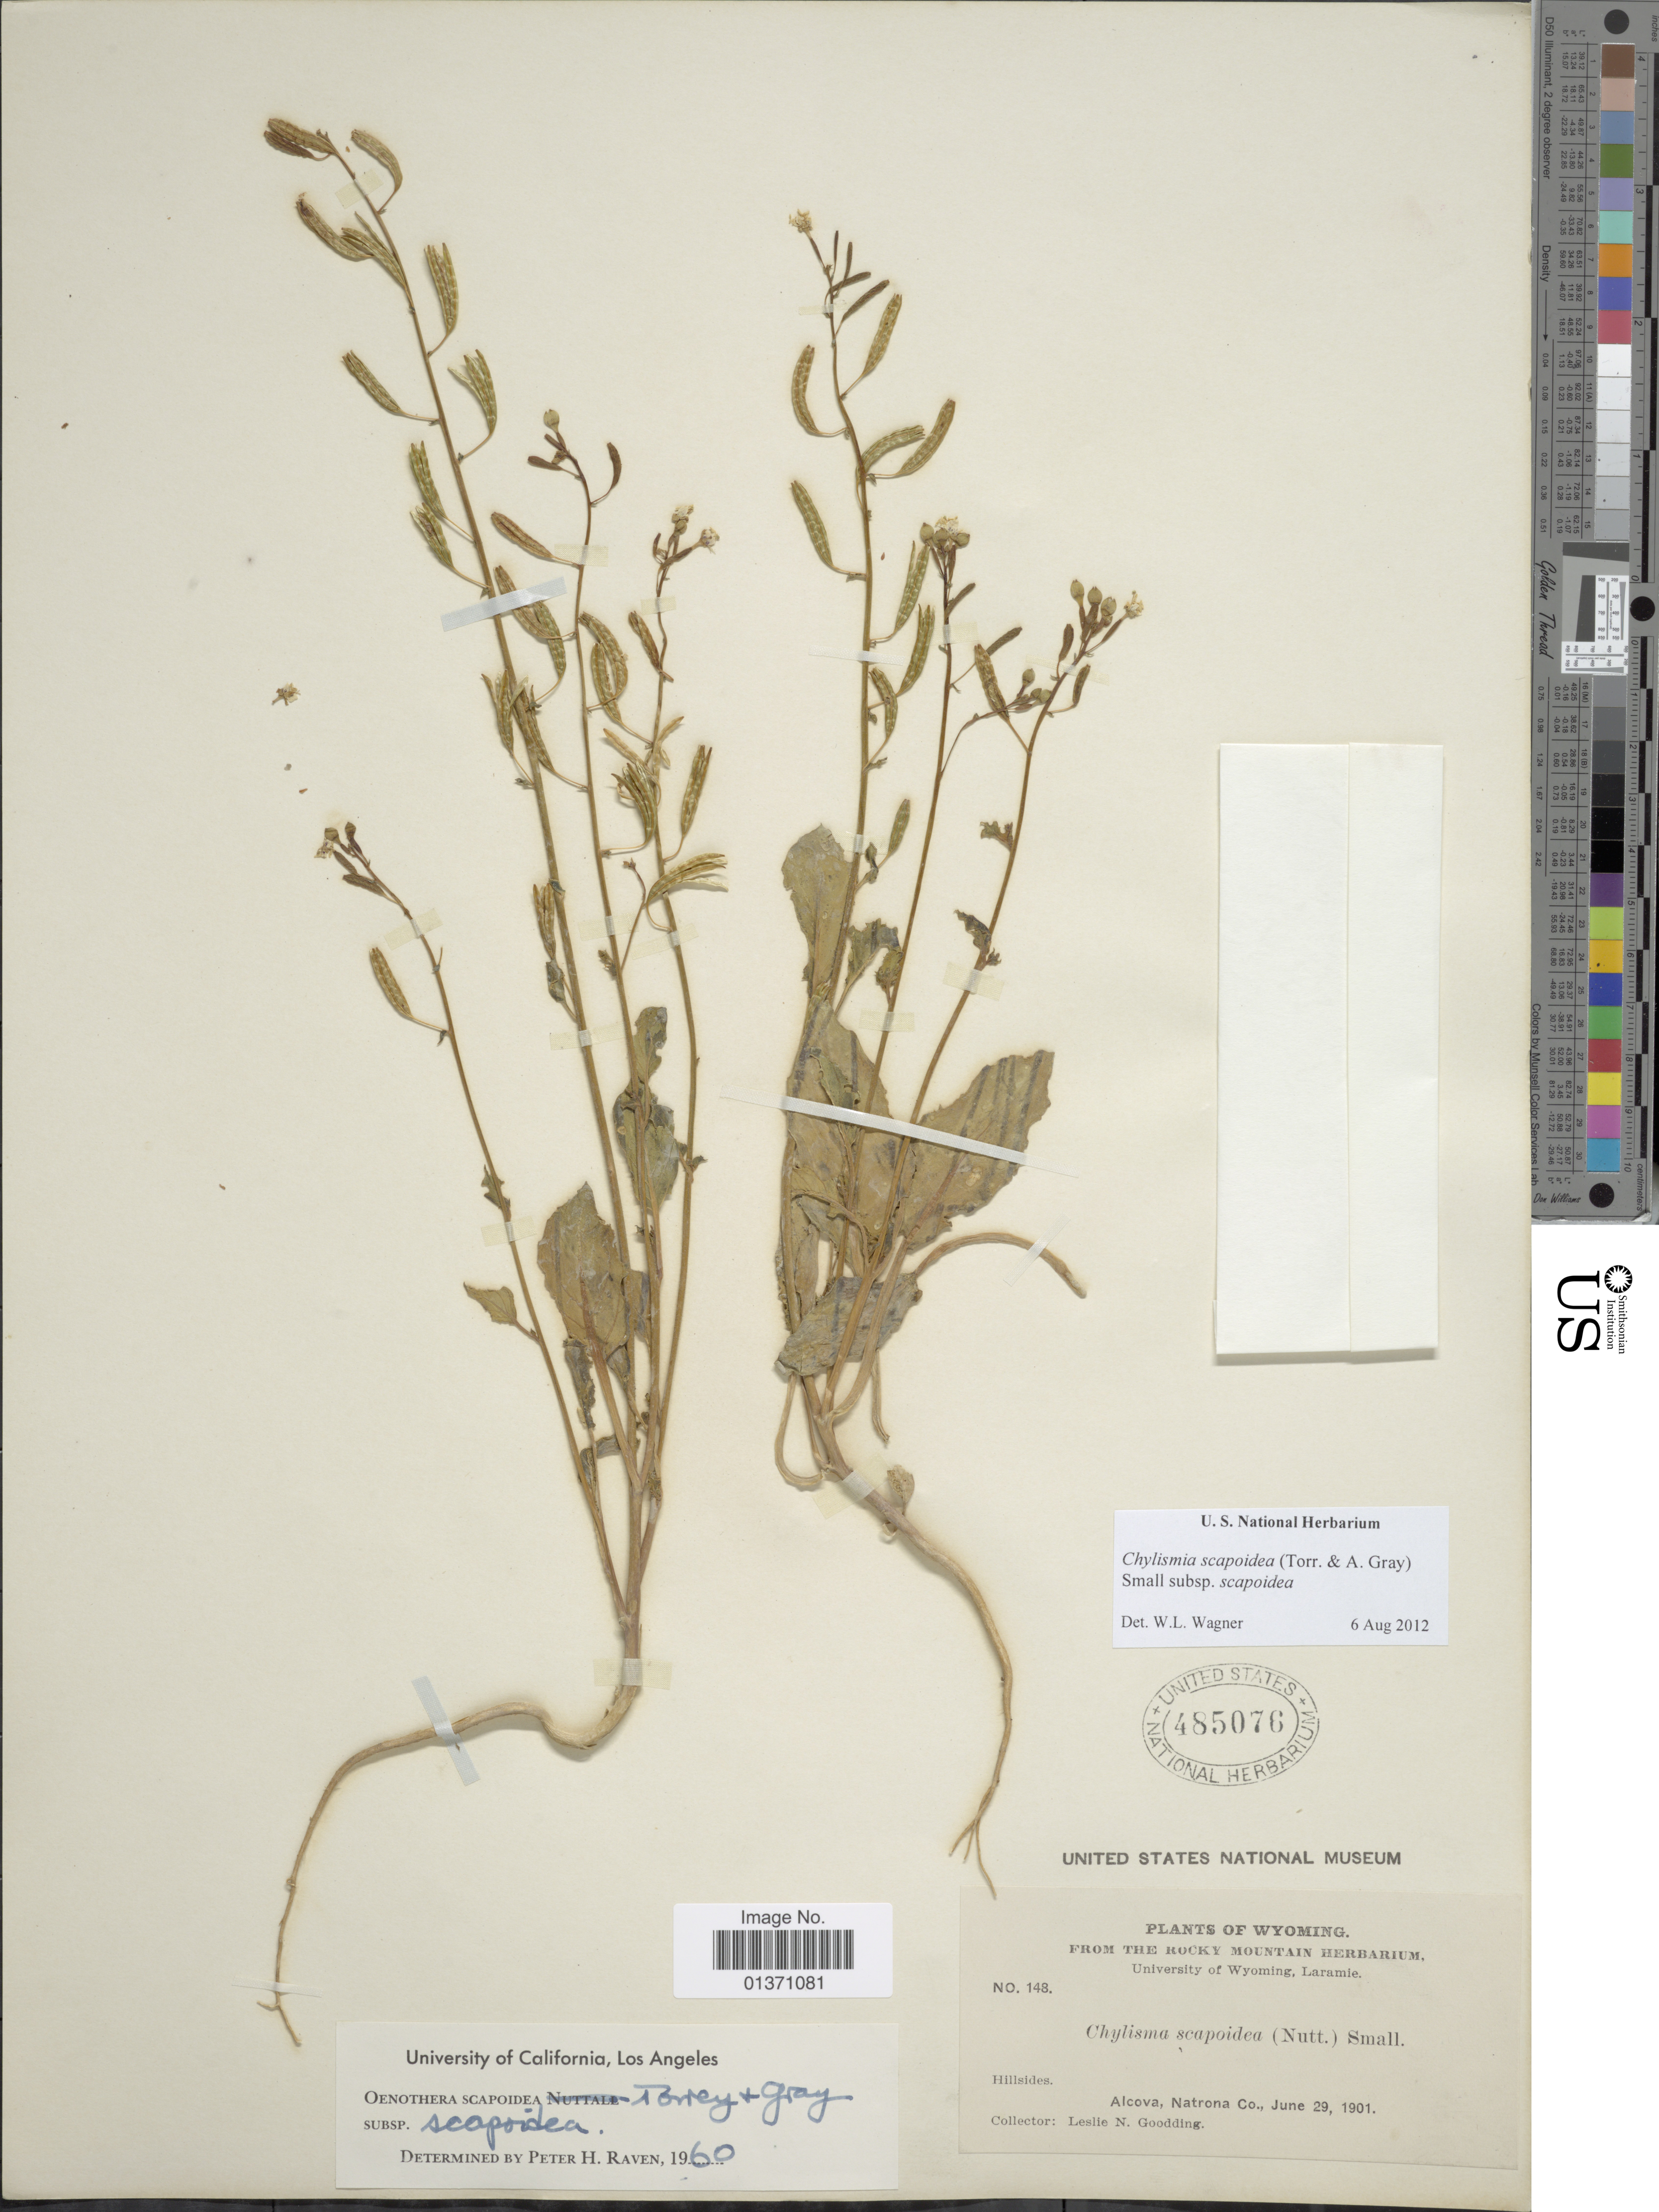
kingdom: Plantae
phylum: Tracheophyta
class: Magnoliopsida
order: Myrtales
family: Onagraceae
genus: Chylismia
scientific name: Chylismia scapoidea subsp. scapoidea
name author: (Torr. & A. Gray) Small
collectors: L. N. Goodding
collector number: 148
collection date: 1901-06-29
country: United States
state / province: Wyoming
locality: Alcova, Natrona Co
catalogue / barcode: US 485076